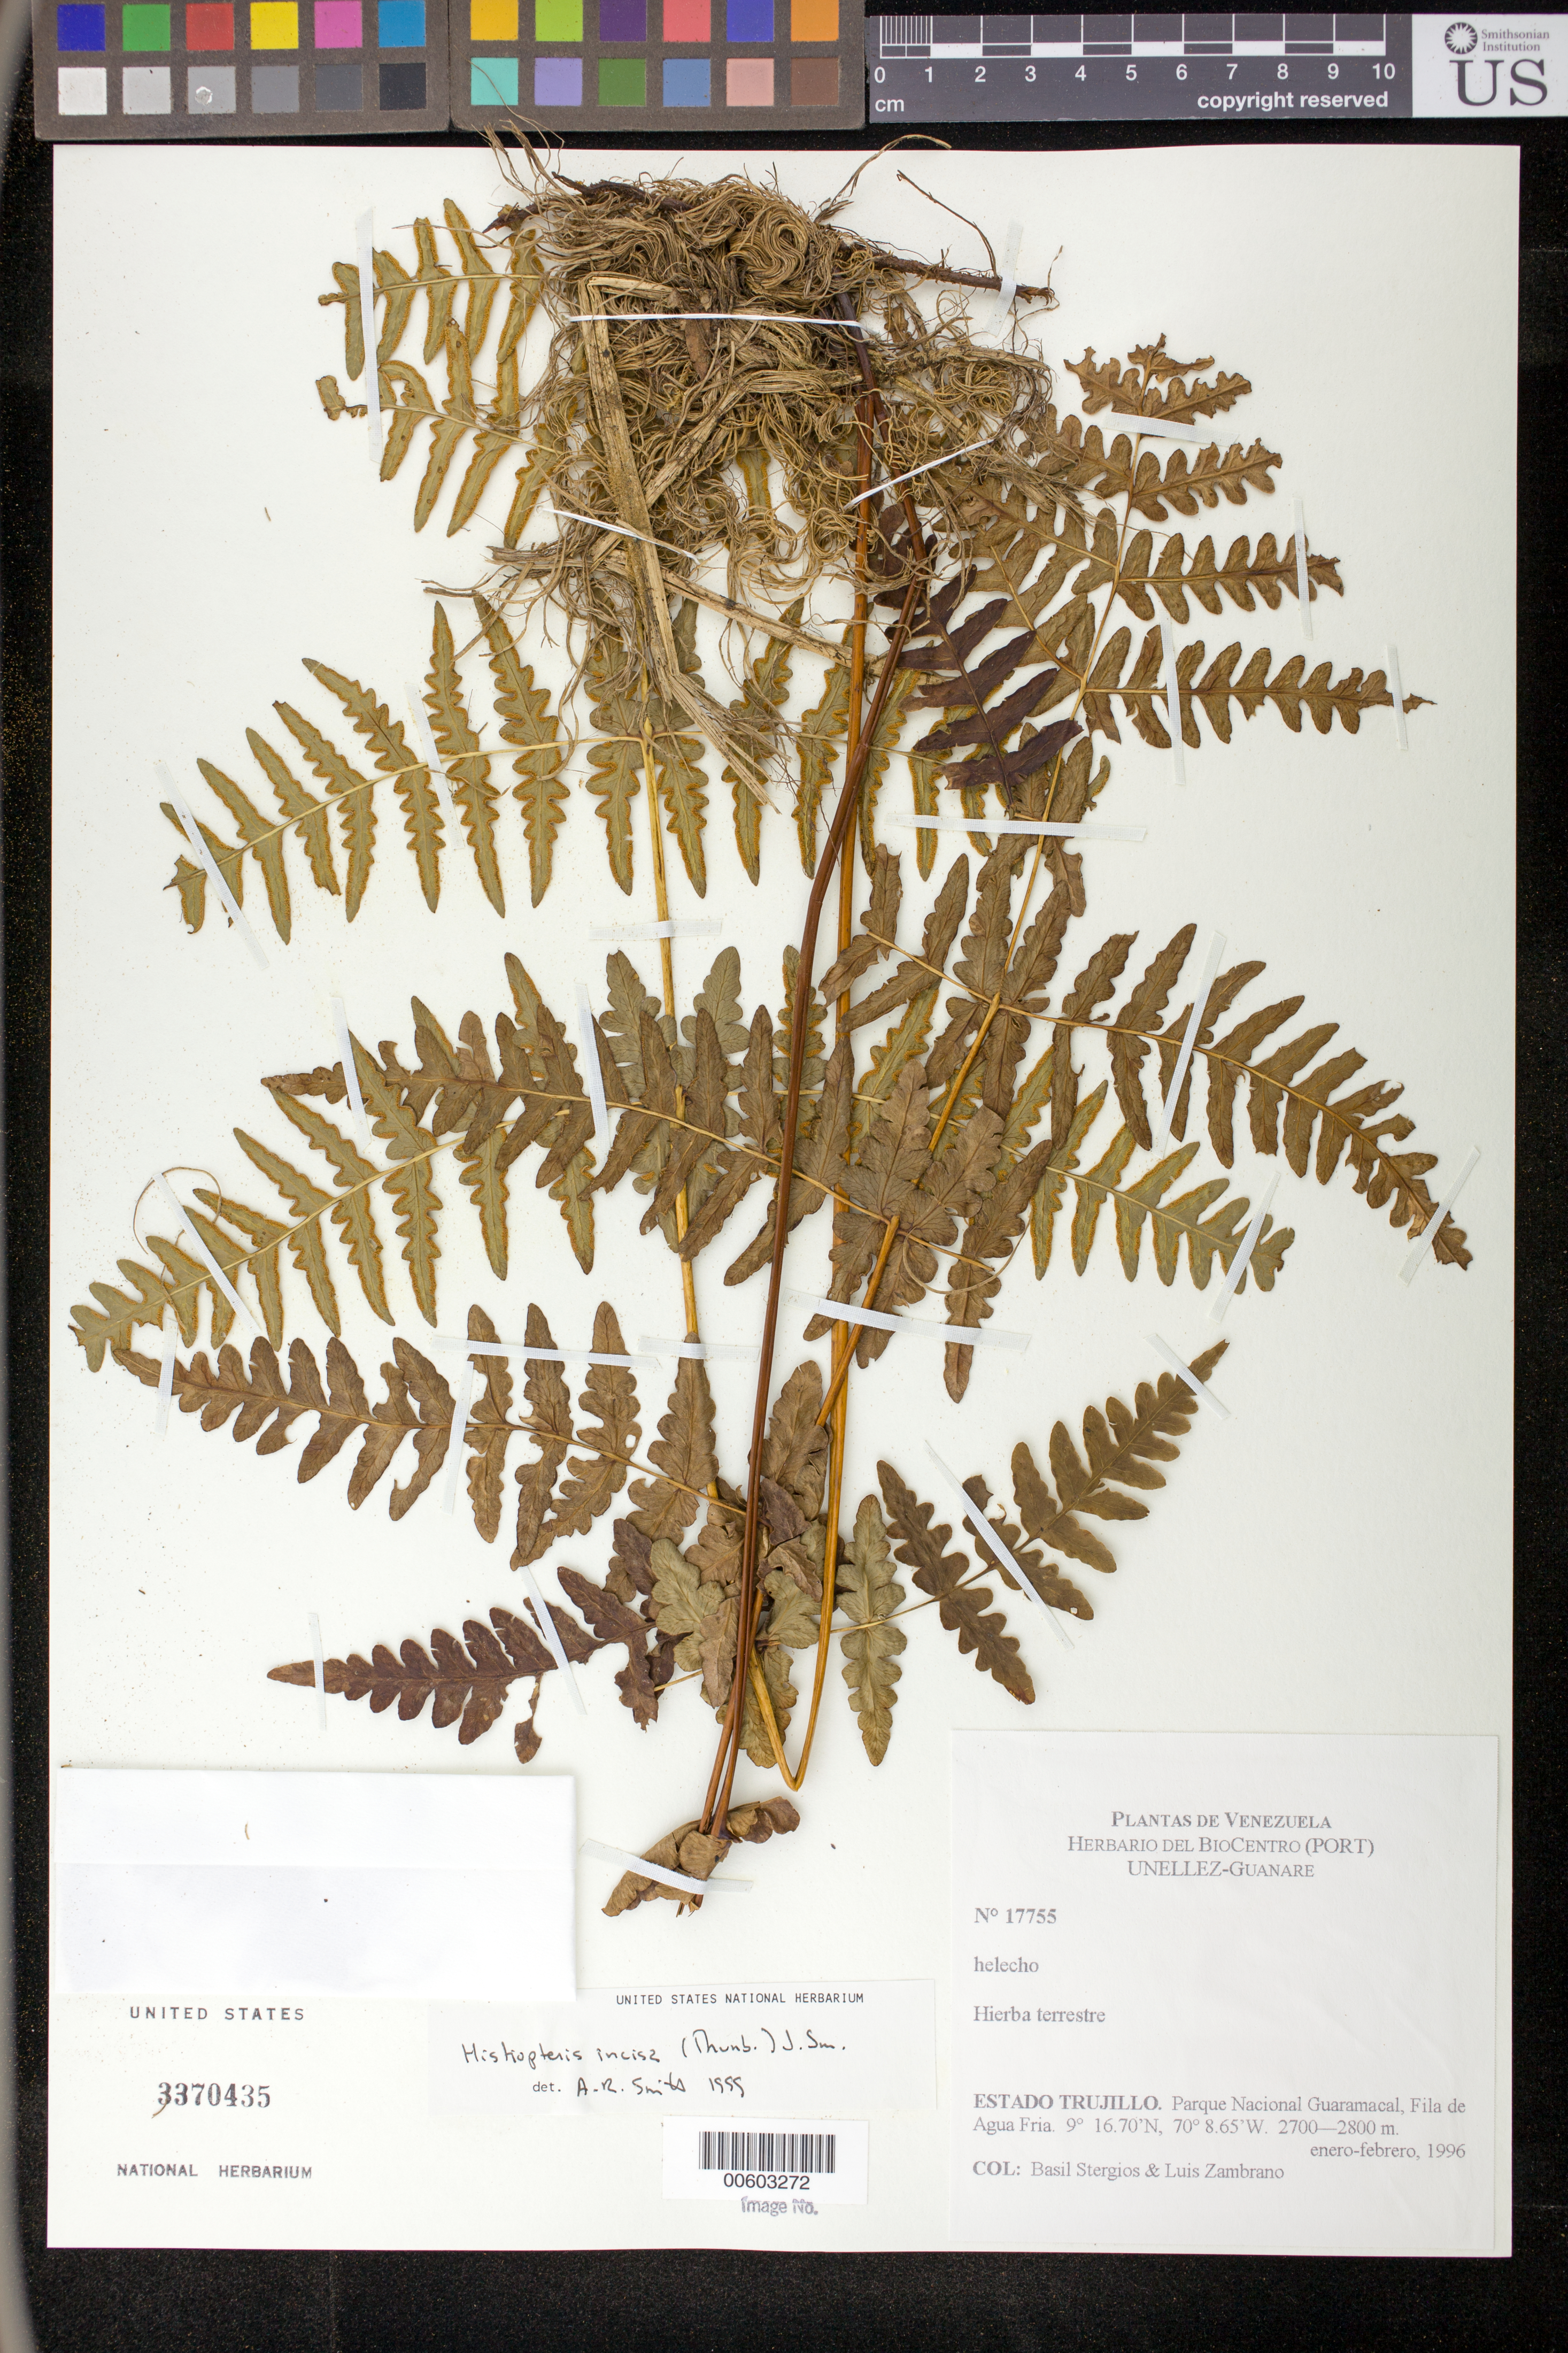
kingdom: Plantae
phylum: Tracheophyta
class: Polypodiopsida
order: Polypodiales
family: Dennstaedtiaceae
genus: Histiopteris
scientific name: Histiopteris incisa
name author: (Thunb.) J. Sm.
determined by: Smith, Alan R., (UC)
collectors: B. G. Stergios & L. Zambrano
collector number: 17755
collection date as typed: Jan 1996 to -- Feb 1996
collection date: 1996-01/1996-02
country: Venezuela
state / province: Trujillo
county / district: Boconó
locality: Parque Nacional Guaramacal, Fila de Agua Fria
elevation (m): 2700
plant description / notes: PORT, UC, US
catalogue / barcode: US 3370435